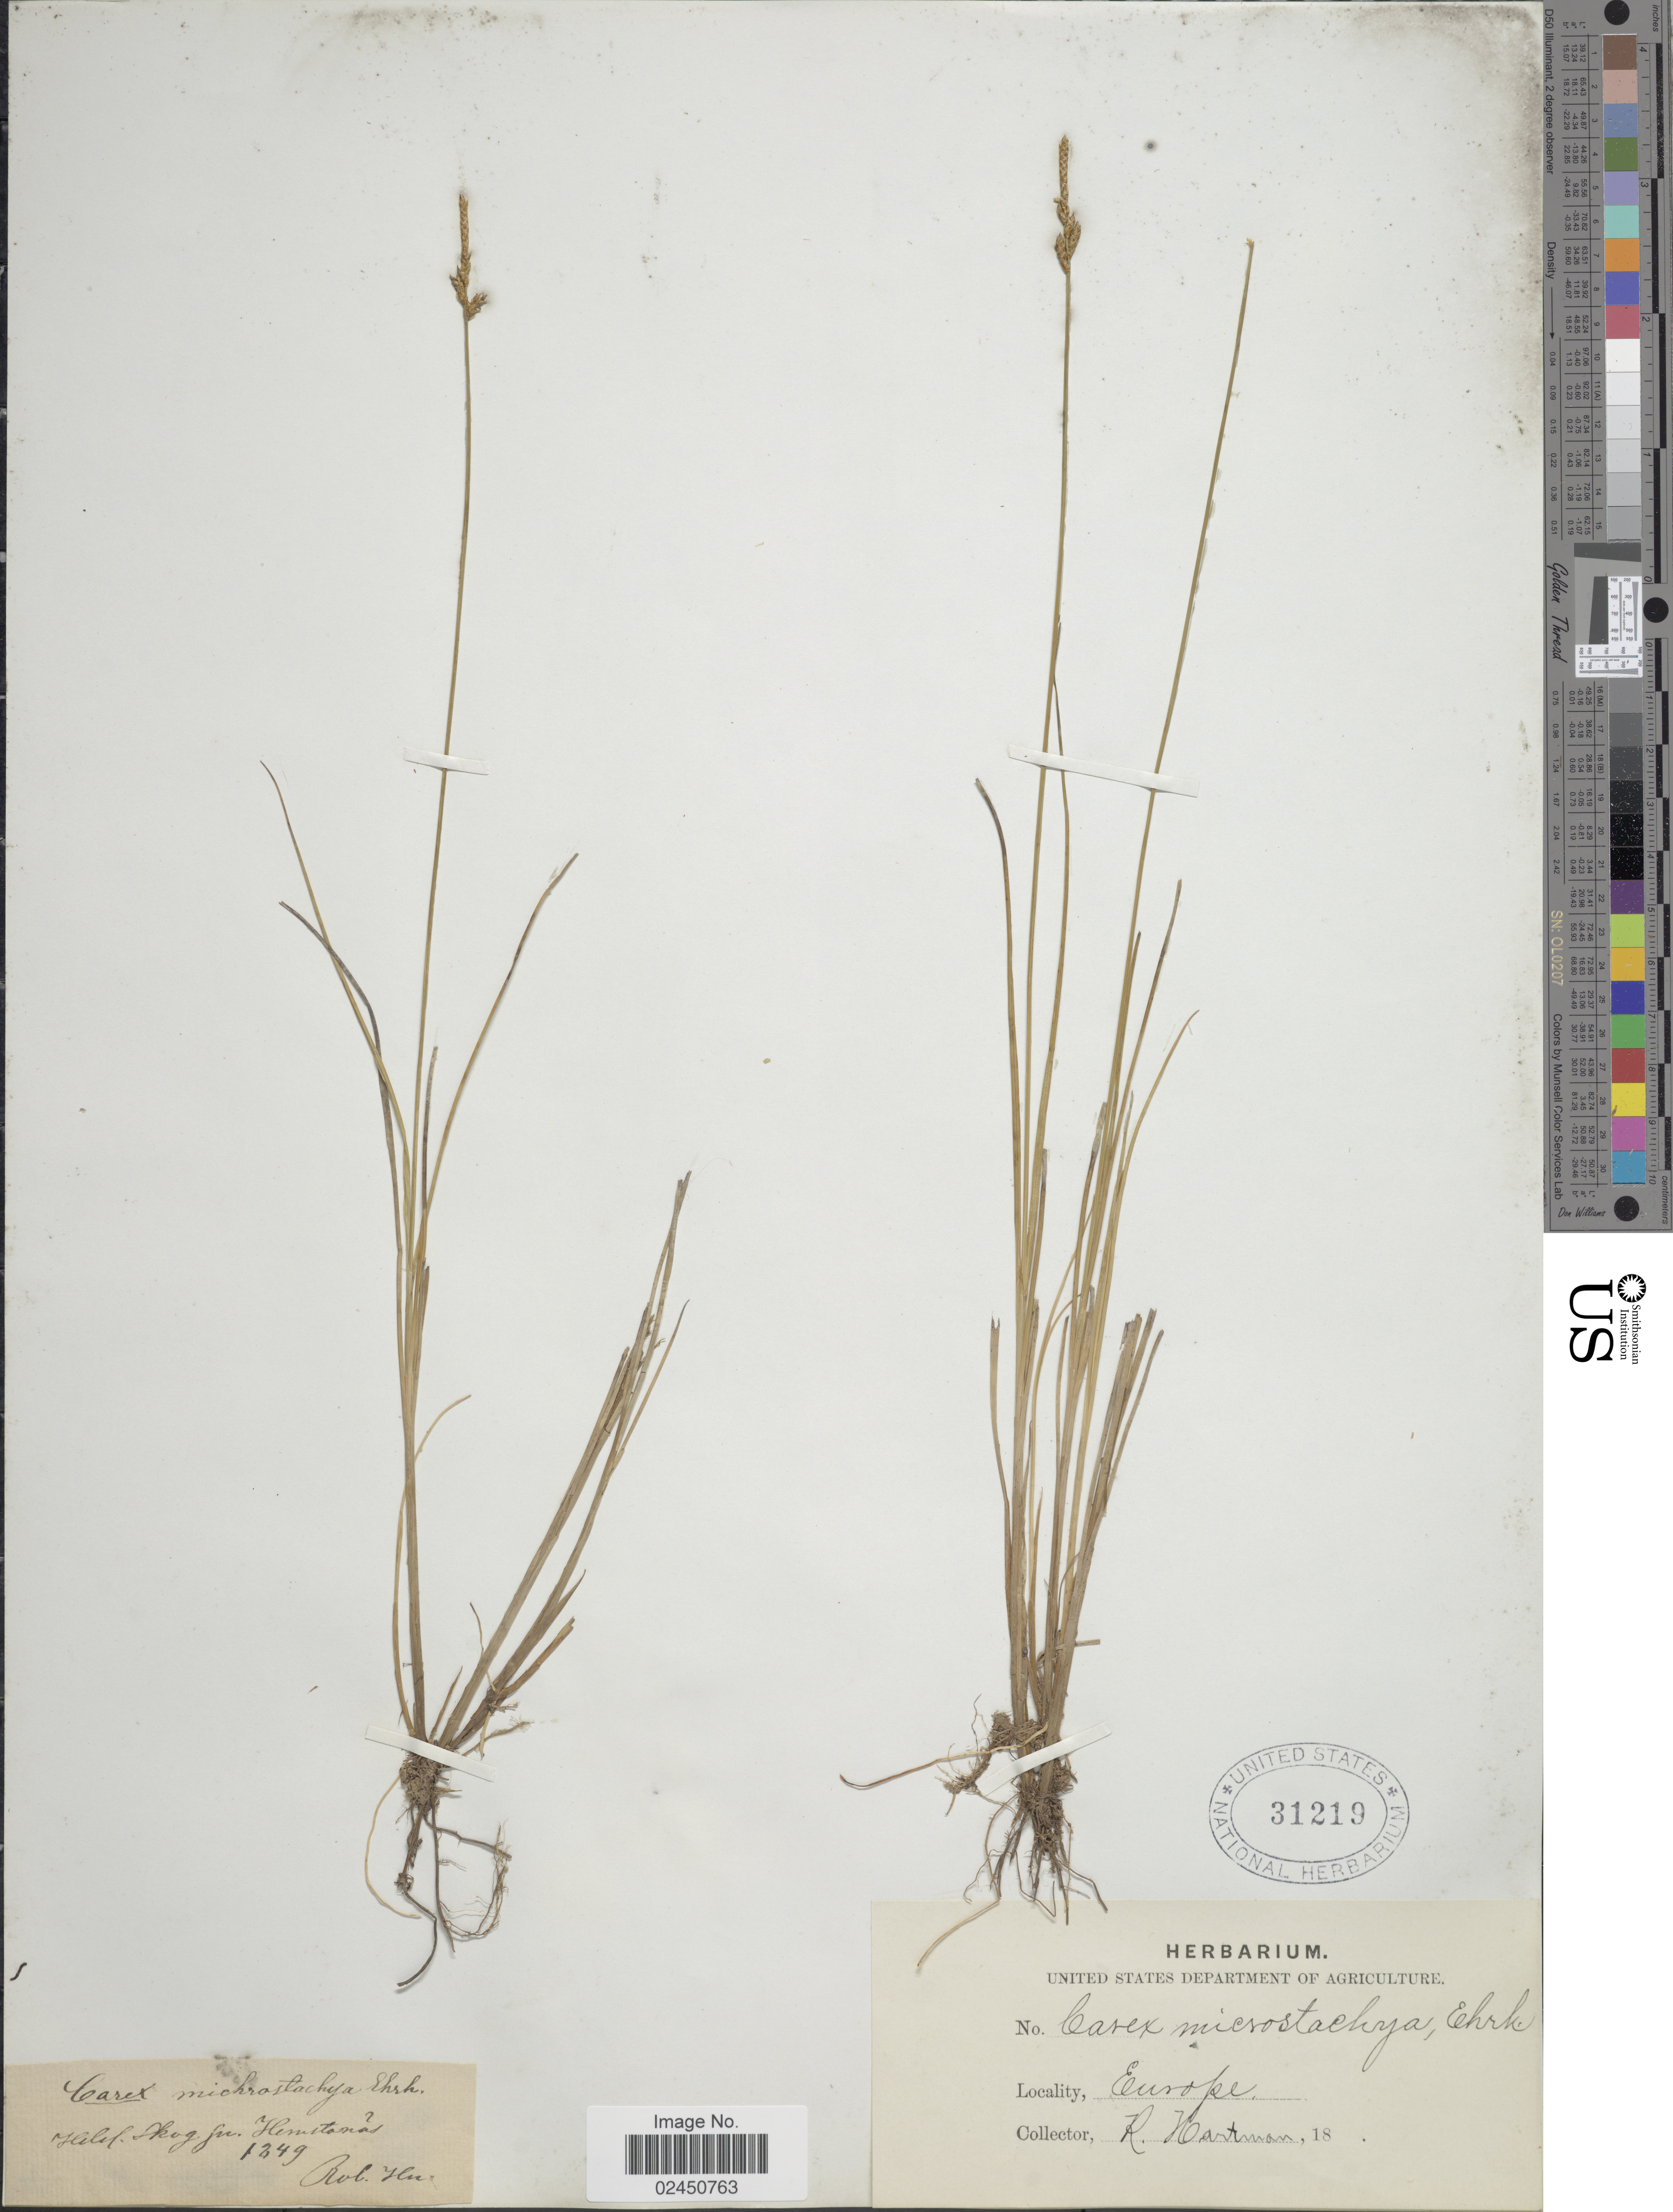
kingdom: Plantae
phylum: Tracheophyta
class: Liliopsida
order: Poales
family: Cyperaceae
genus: Carex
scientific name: Carex x microstachya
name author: Ehrh.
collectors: R. W. Hartman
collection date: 1849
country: Sweden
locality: Helel. Skog fn. Hemstanas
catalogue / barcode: US 31219